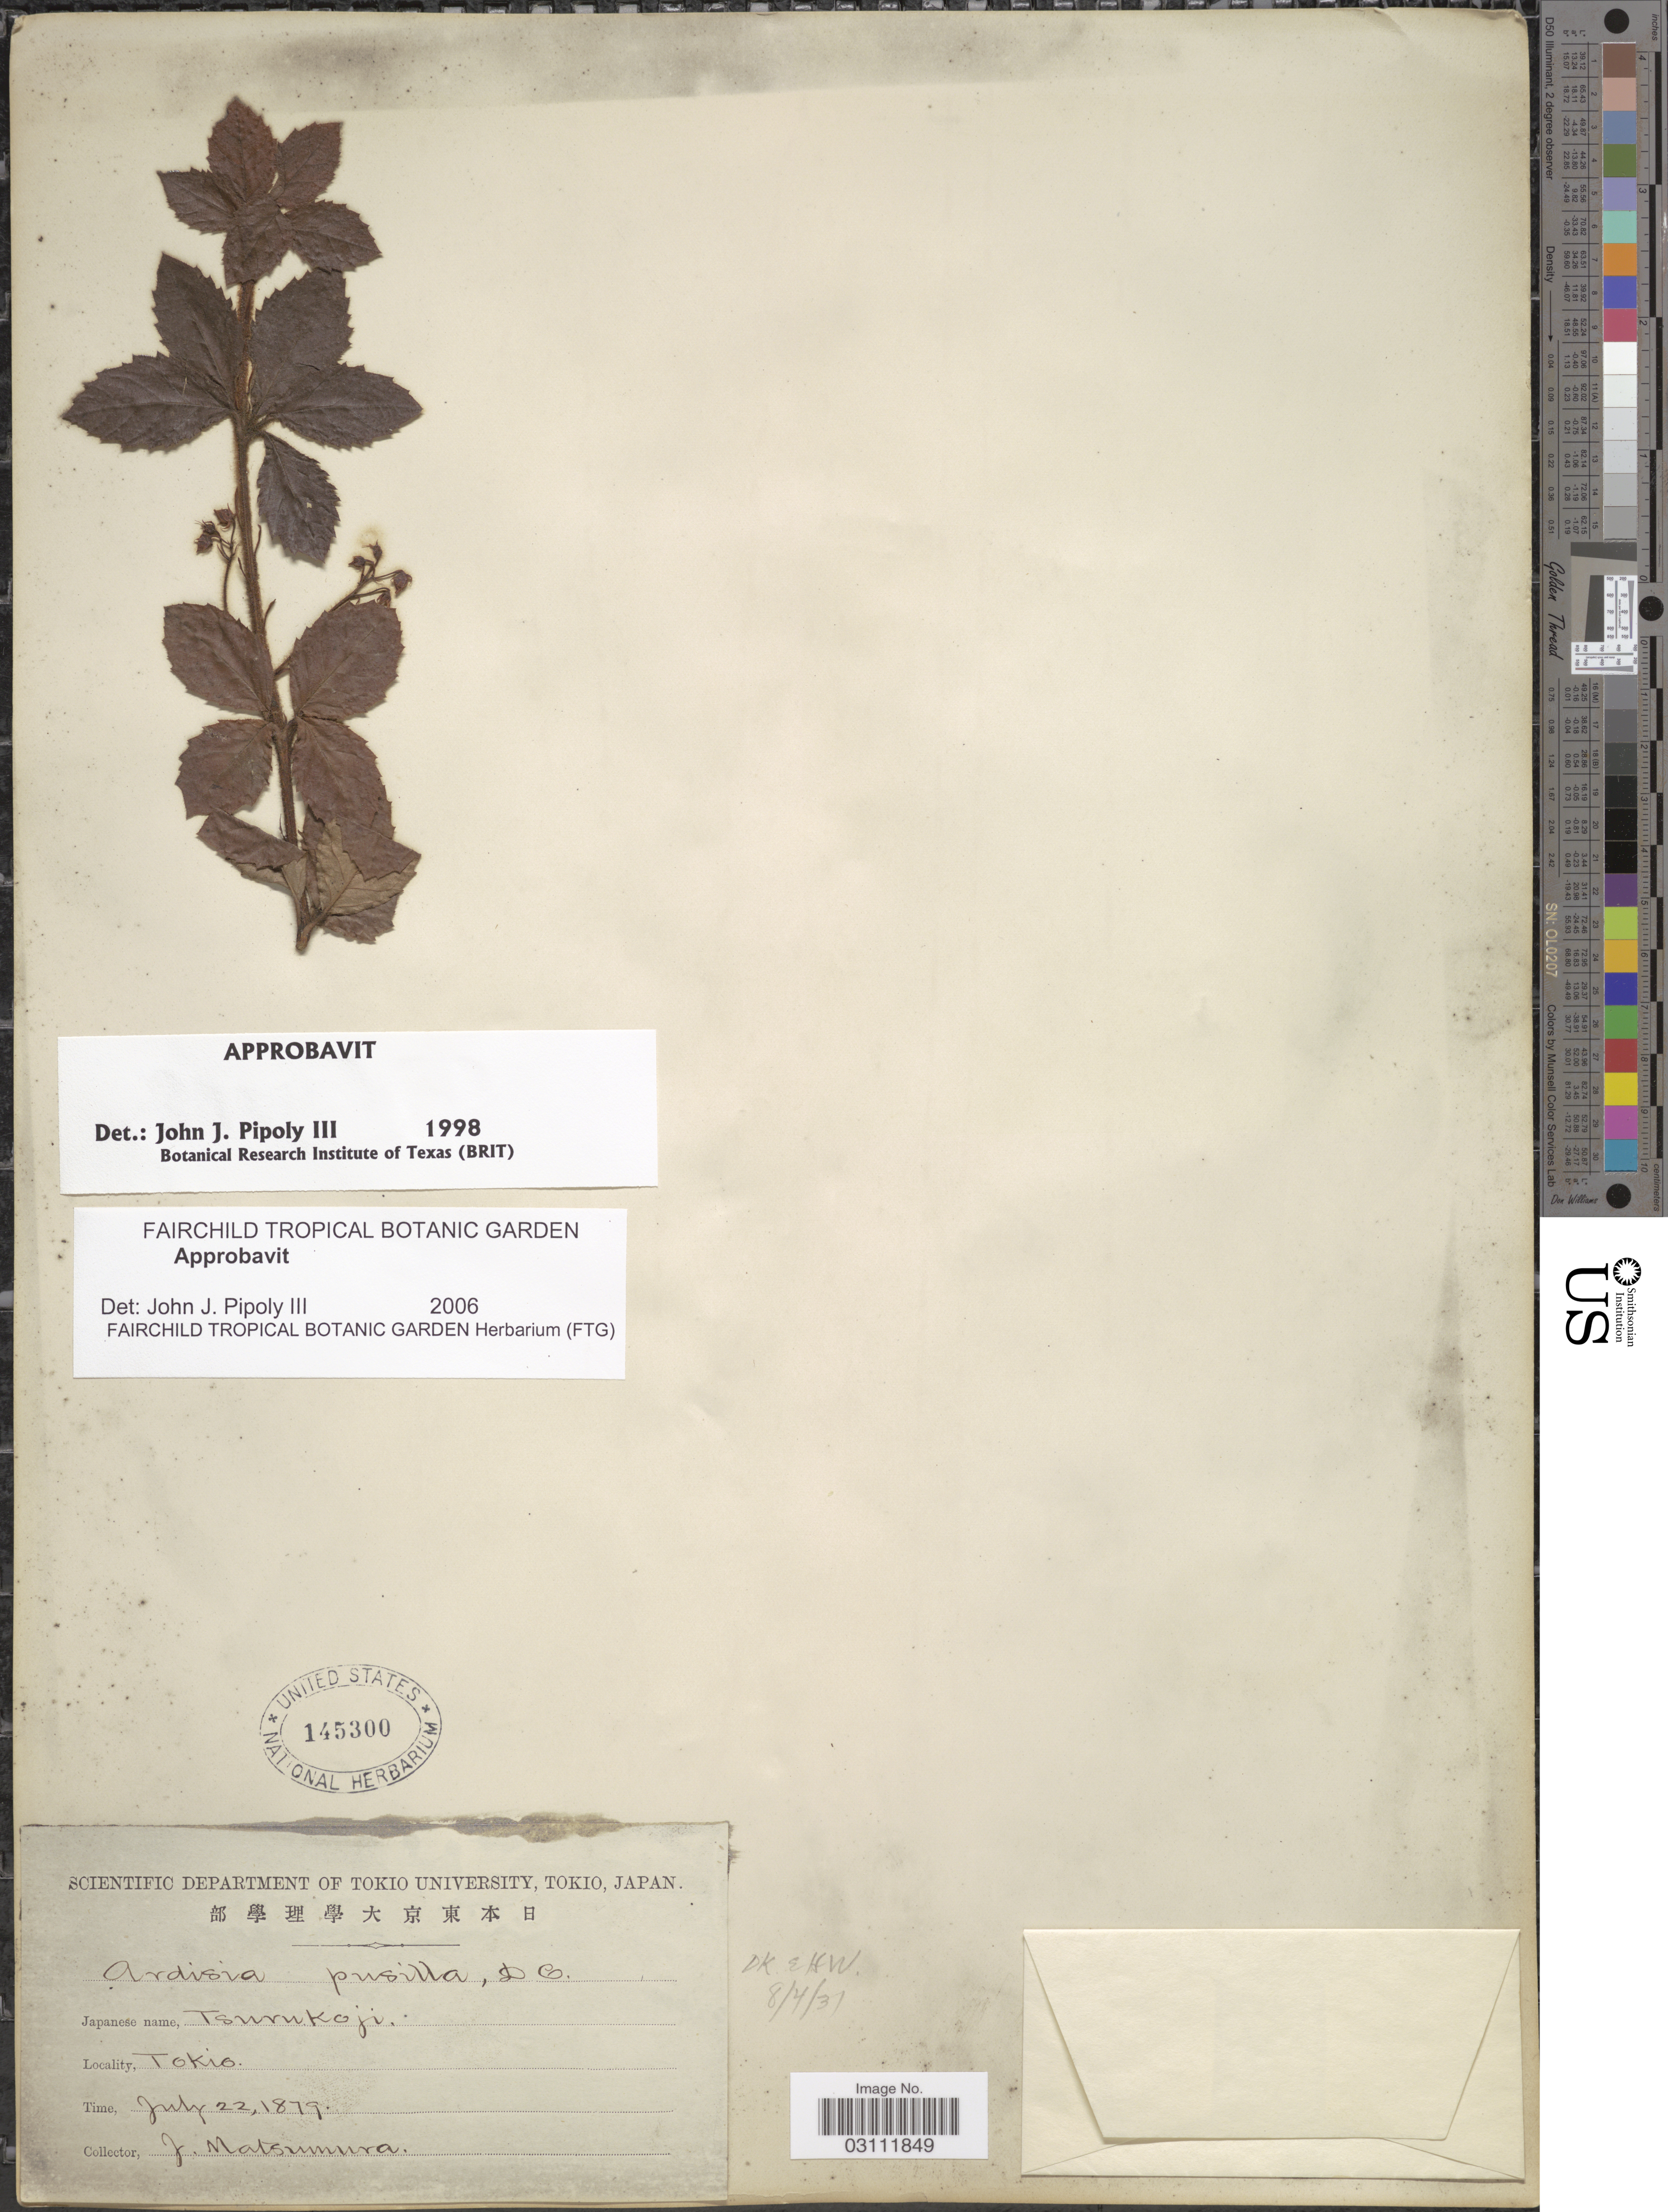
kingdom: Plantae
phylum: Tracheophyta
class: Magnoliopsida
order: Ericales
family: Primulaceae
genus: Ardisia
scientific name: Ardisia pusilla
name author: A. DC.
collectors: J. Matsumura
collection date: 1879-07-22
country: Japan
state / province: Tokyo, Federal City of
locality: Tokio.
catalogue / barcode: US 145300